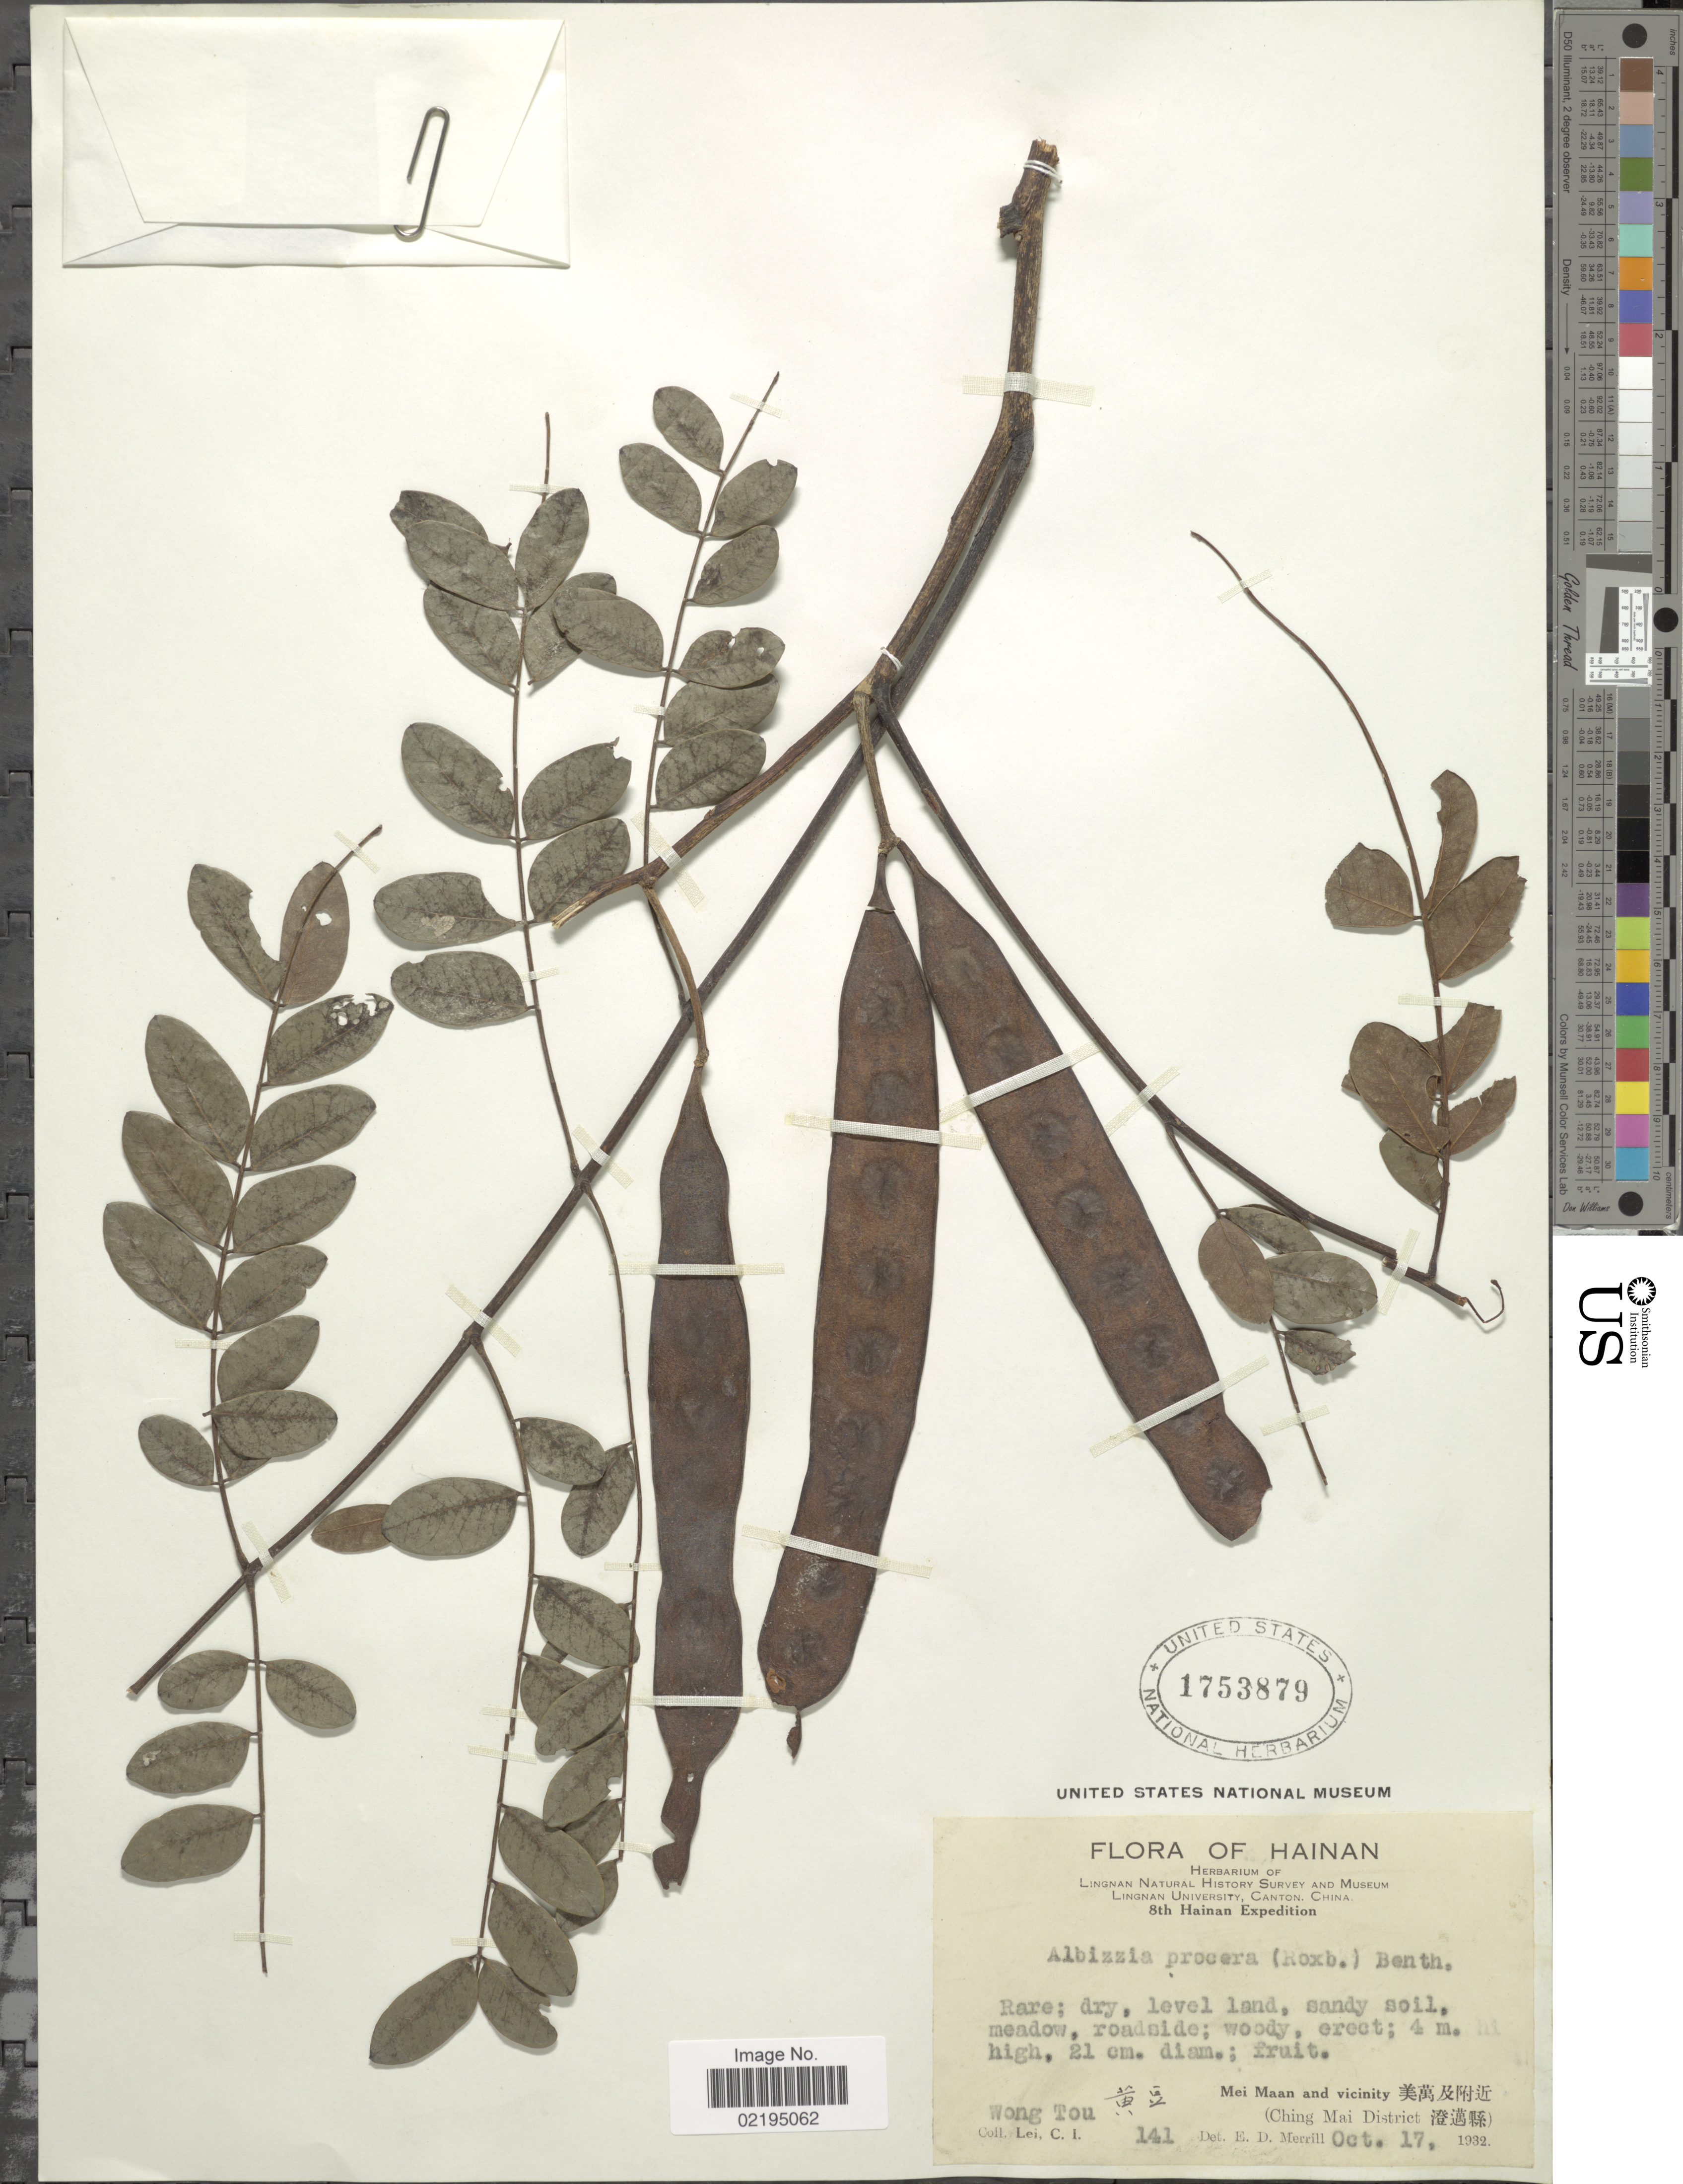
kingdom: Plantae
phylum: Tracheophyta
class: Magnoliopsida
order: Fabales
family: Fabaceae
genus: Albizia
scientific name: Albizia procera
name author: (Roxb.) Benth.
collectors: C. I. Lei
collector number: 141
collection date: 1932-10-17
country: China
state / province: Hainan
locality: Mei Maan and vicinity (Ching Mai District) Wong Tou, roadside.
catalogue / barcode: US 1753879